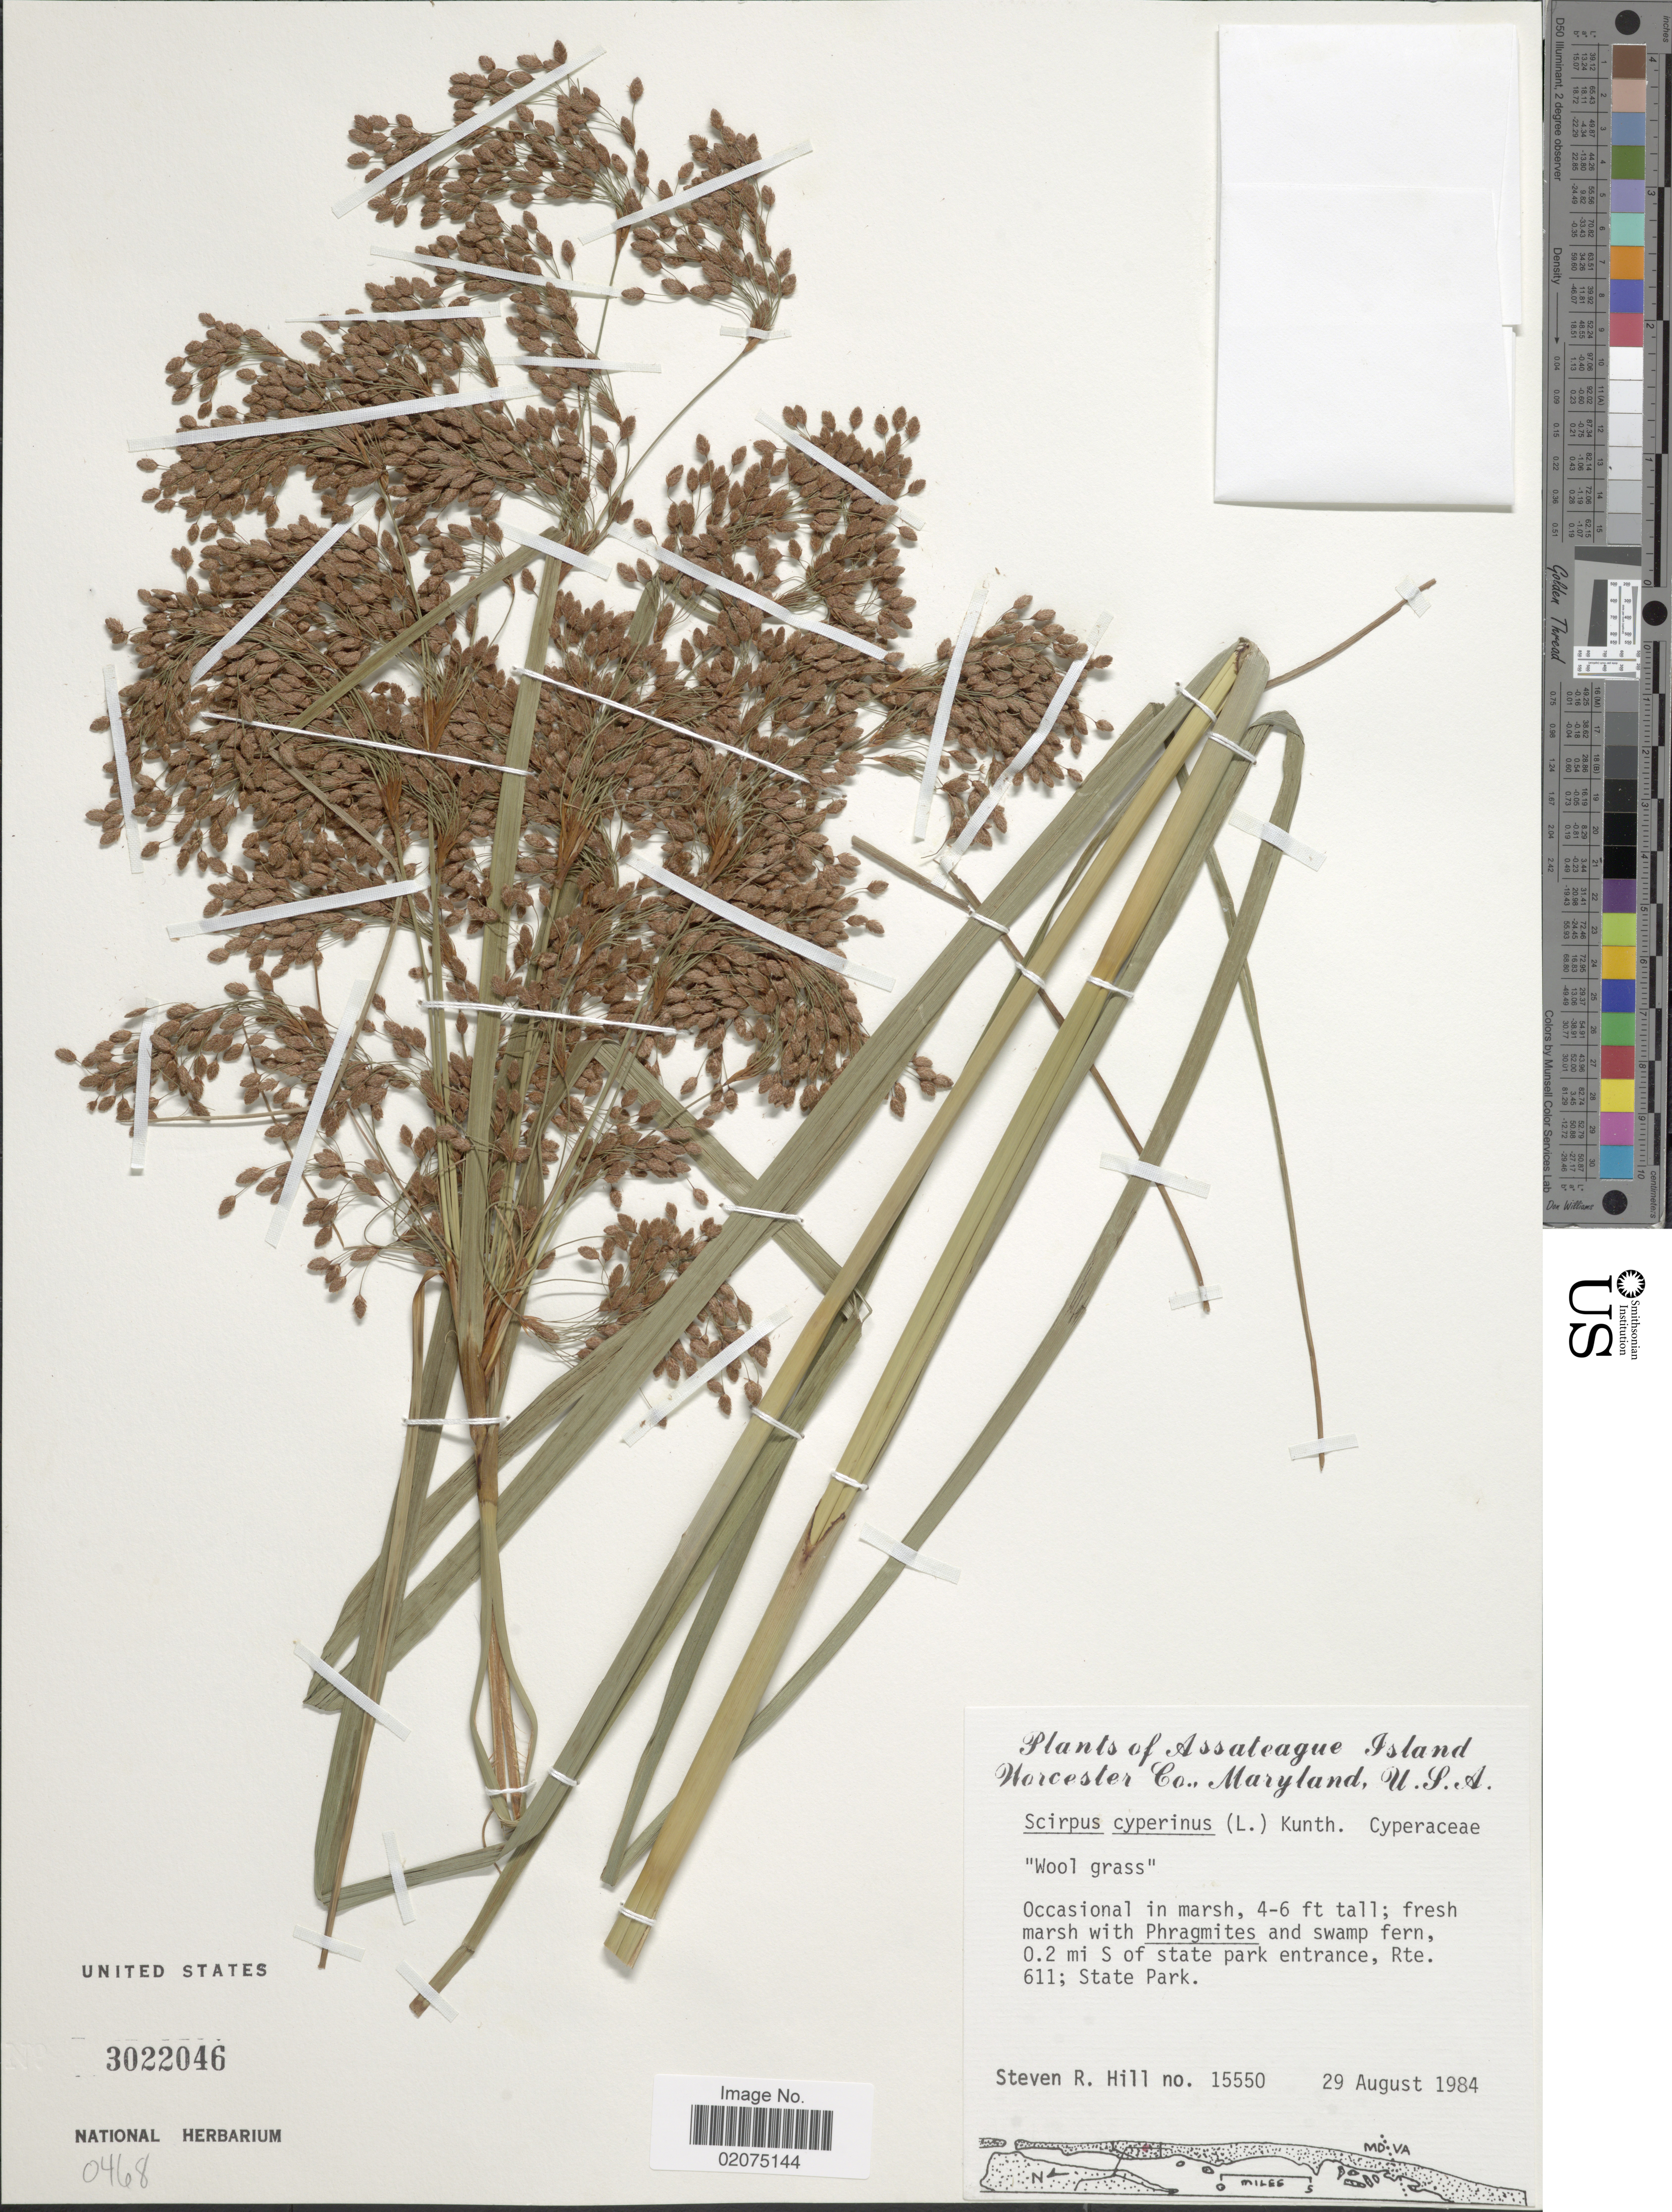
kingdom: Plantae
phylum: Tracheophyta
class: Liliopsida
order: Poales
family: Cyperaceae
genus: Scirpus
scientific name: Scirpus cyperinus (L.) Kunth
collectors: S. Hill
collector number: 15550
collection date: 1984-08-29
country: United States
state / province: Maryland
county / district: Worcester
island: Assateague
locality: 0.2 mi S of park entrance, Rte 611, Assateague Island State Park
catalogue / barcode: US 3022046